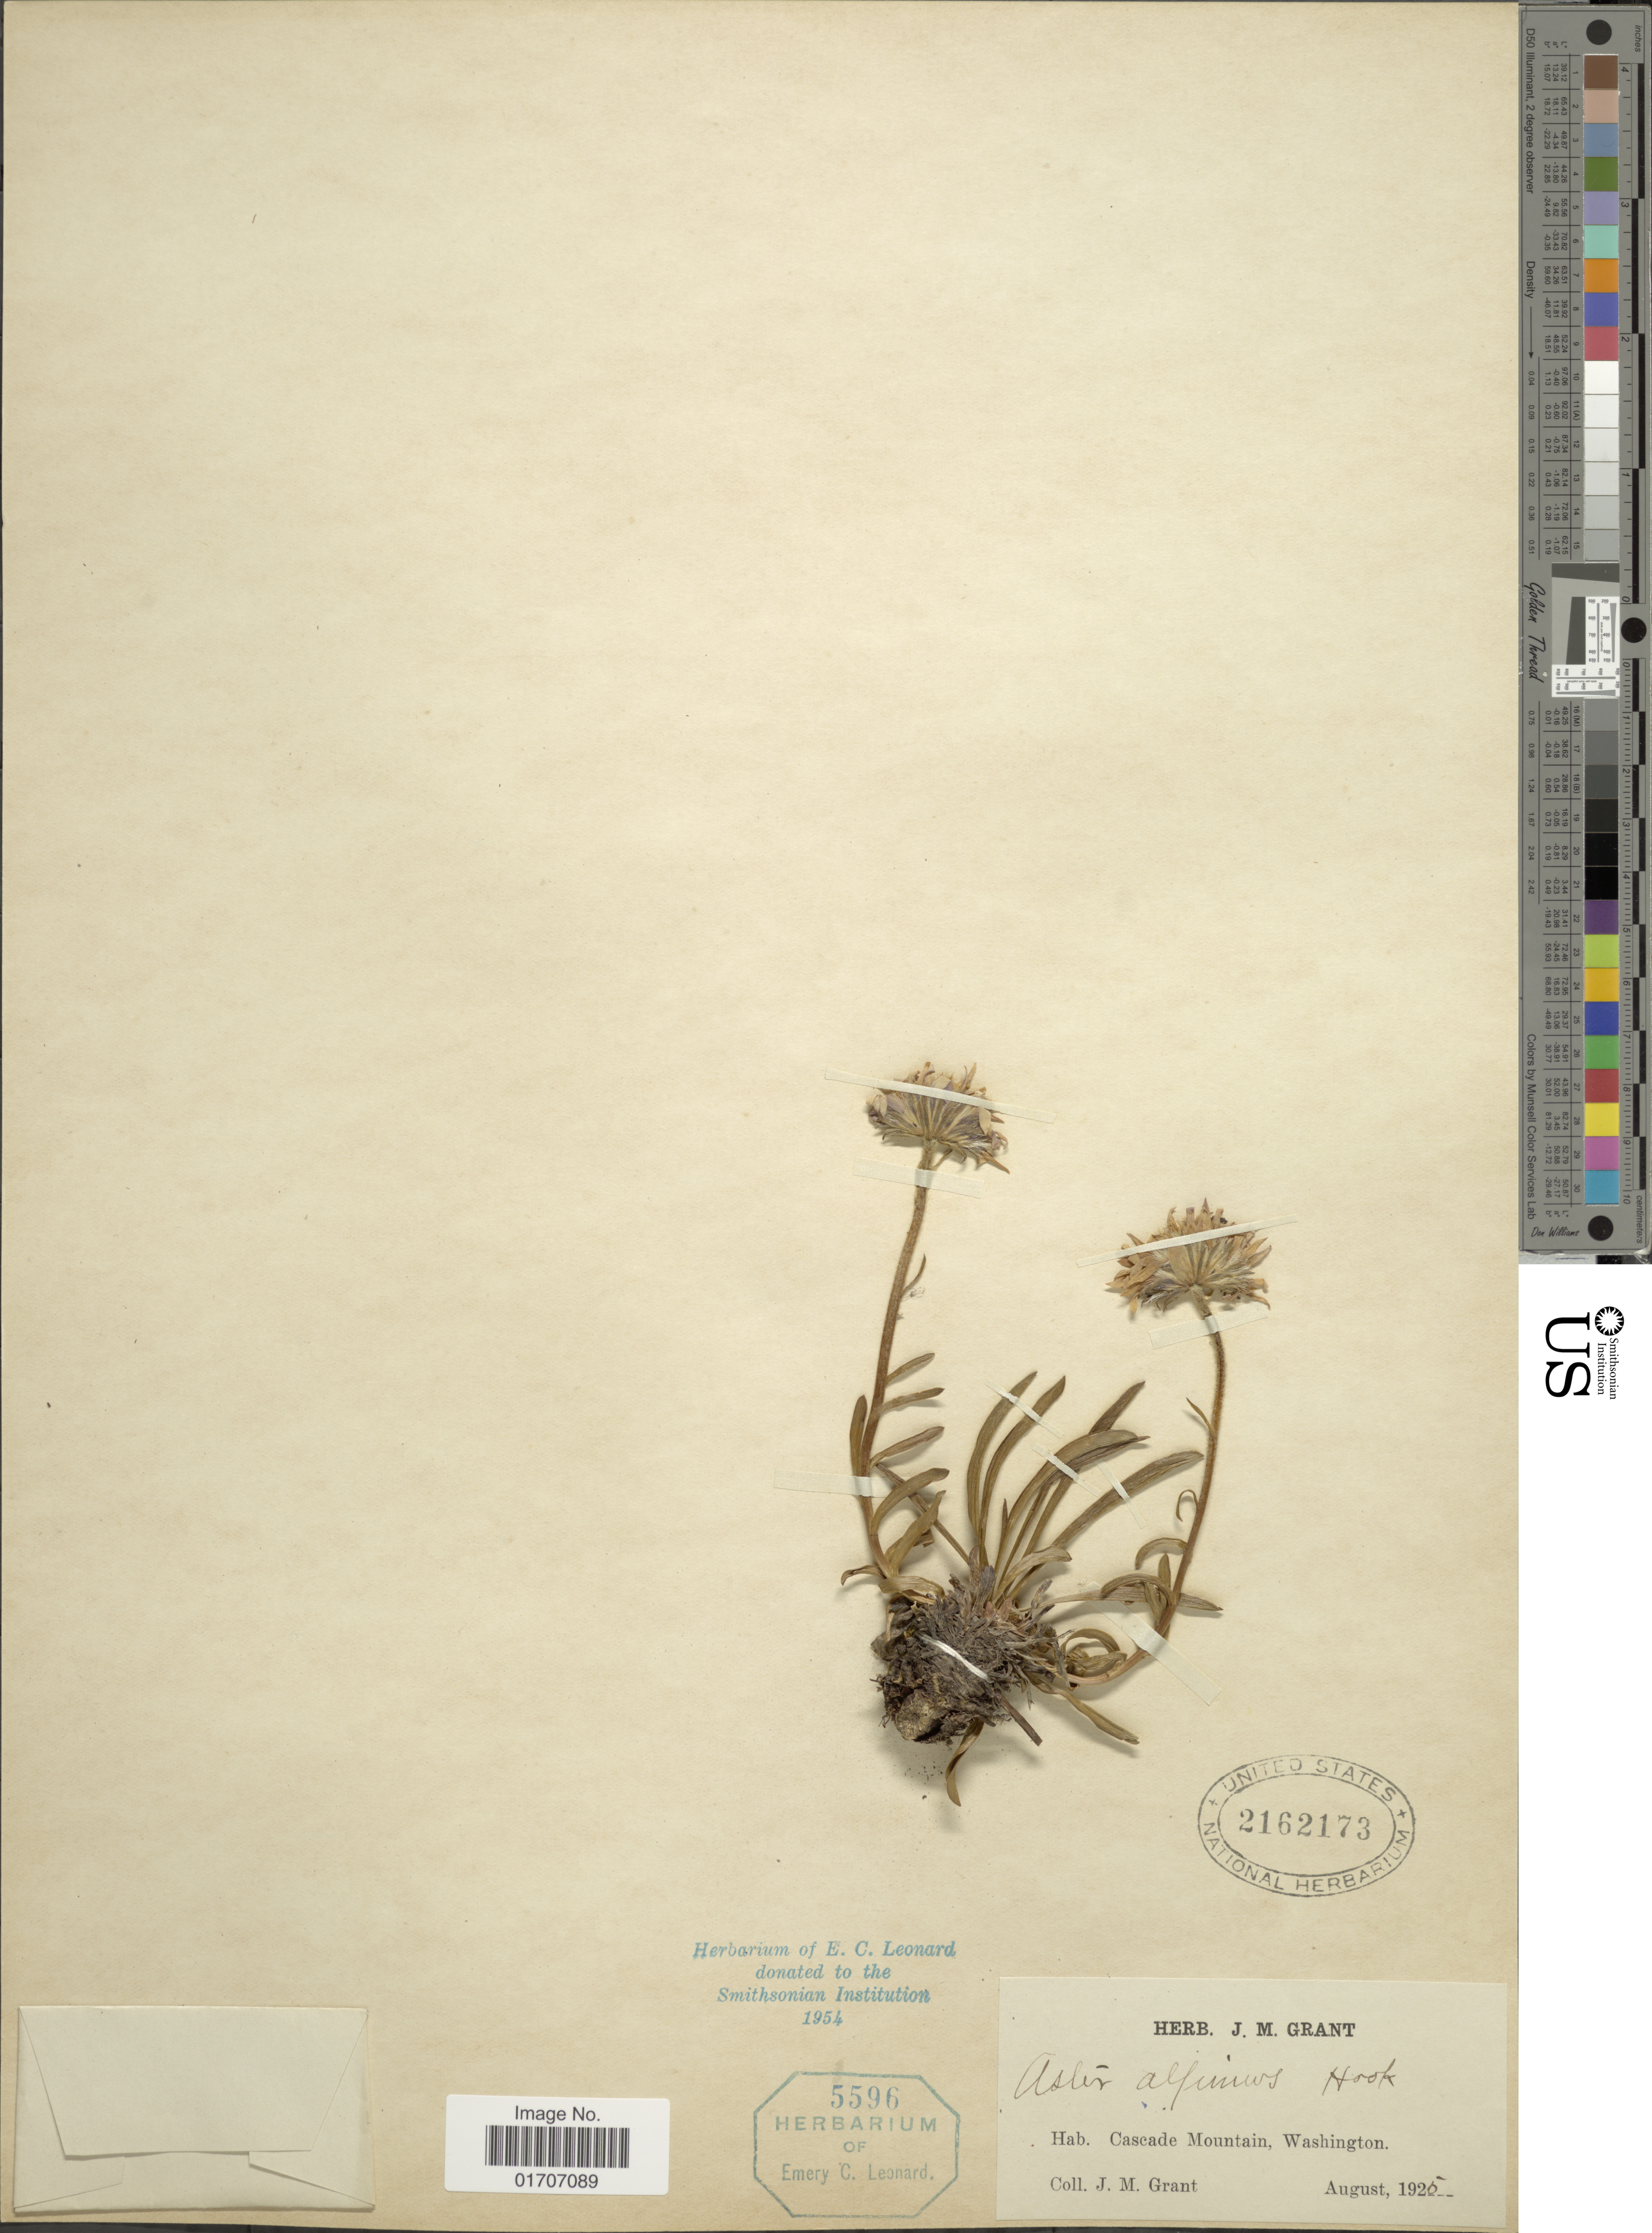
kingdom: Plantae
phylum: Tracheophyta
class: Magnoliopsida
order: Asterales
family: Asteraceae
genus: Oreostemma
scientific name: Oreostemma alpigenum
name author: (Torr. & A. Gray) Greene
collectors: J. M. Grant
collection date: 1925-08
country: United States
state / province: Washington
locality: Cascade Mountain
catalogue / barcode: US 2162173